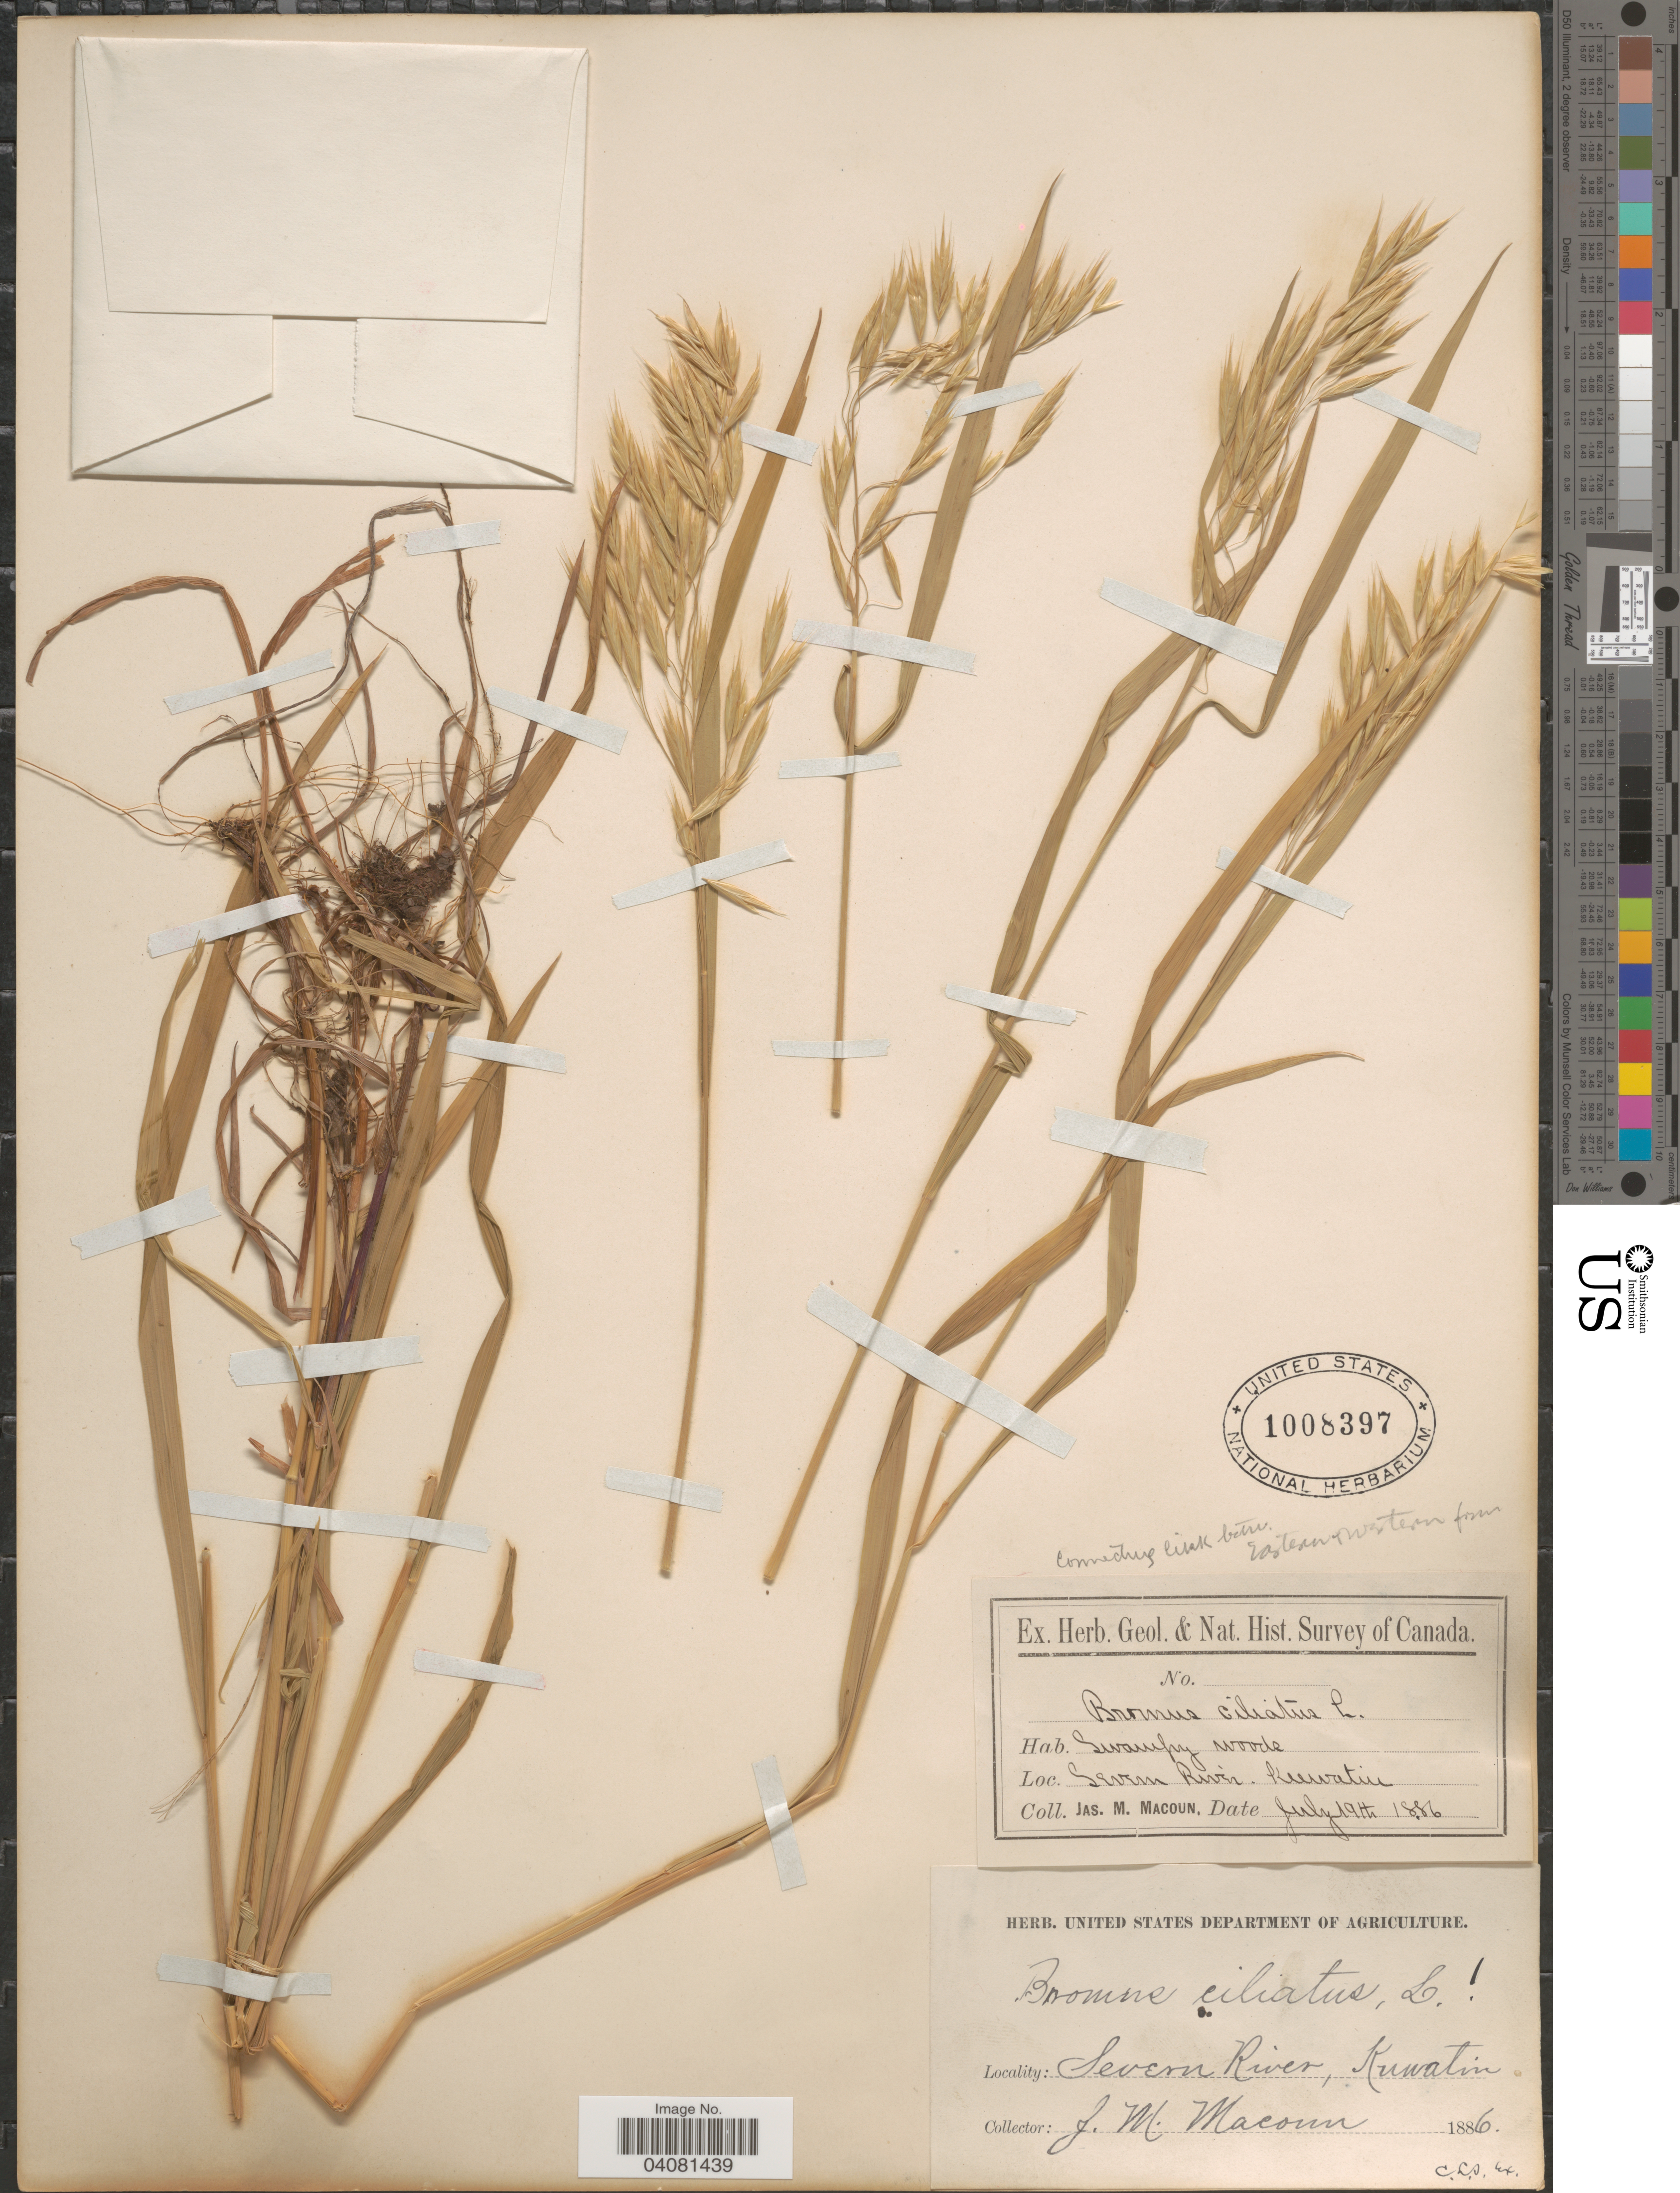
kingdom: Plantae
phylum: Tracheophyta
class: Liliopsida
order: Poales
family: Poaceae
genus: Bromus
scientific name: Bromus ciliatus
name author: L.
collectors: J. M. Macoun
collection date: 1886-07-19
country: Canada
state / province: Ontario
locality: Herb. Geol. & Nat. Hist. Survey of Canada. Swampy woods. Severn River, Keewatin.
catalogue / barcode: US 1008397